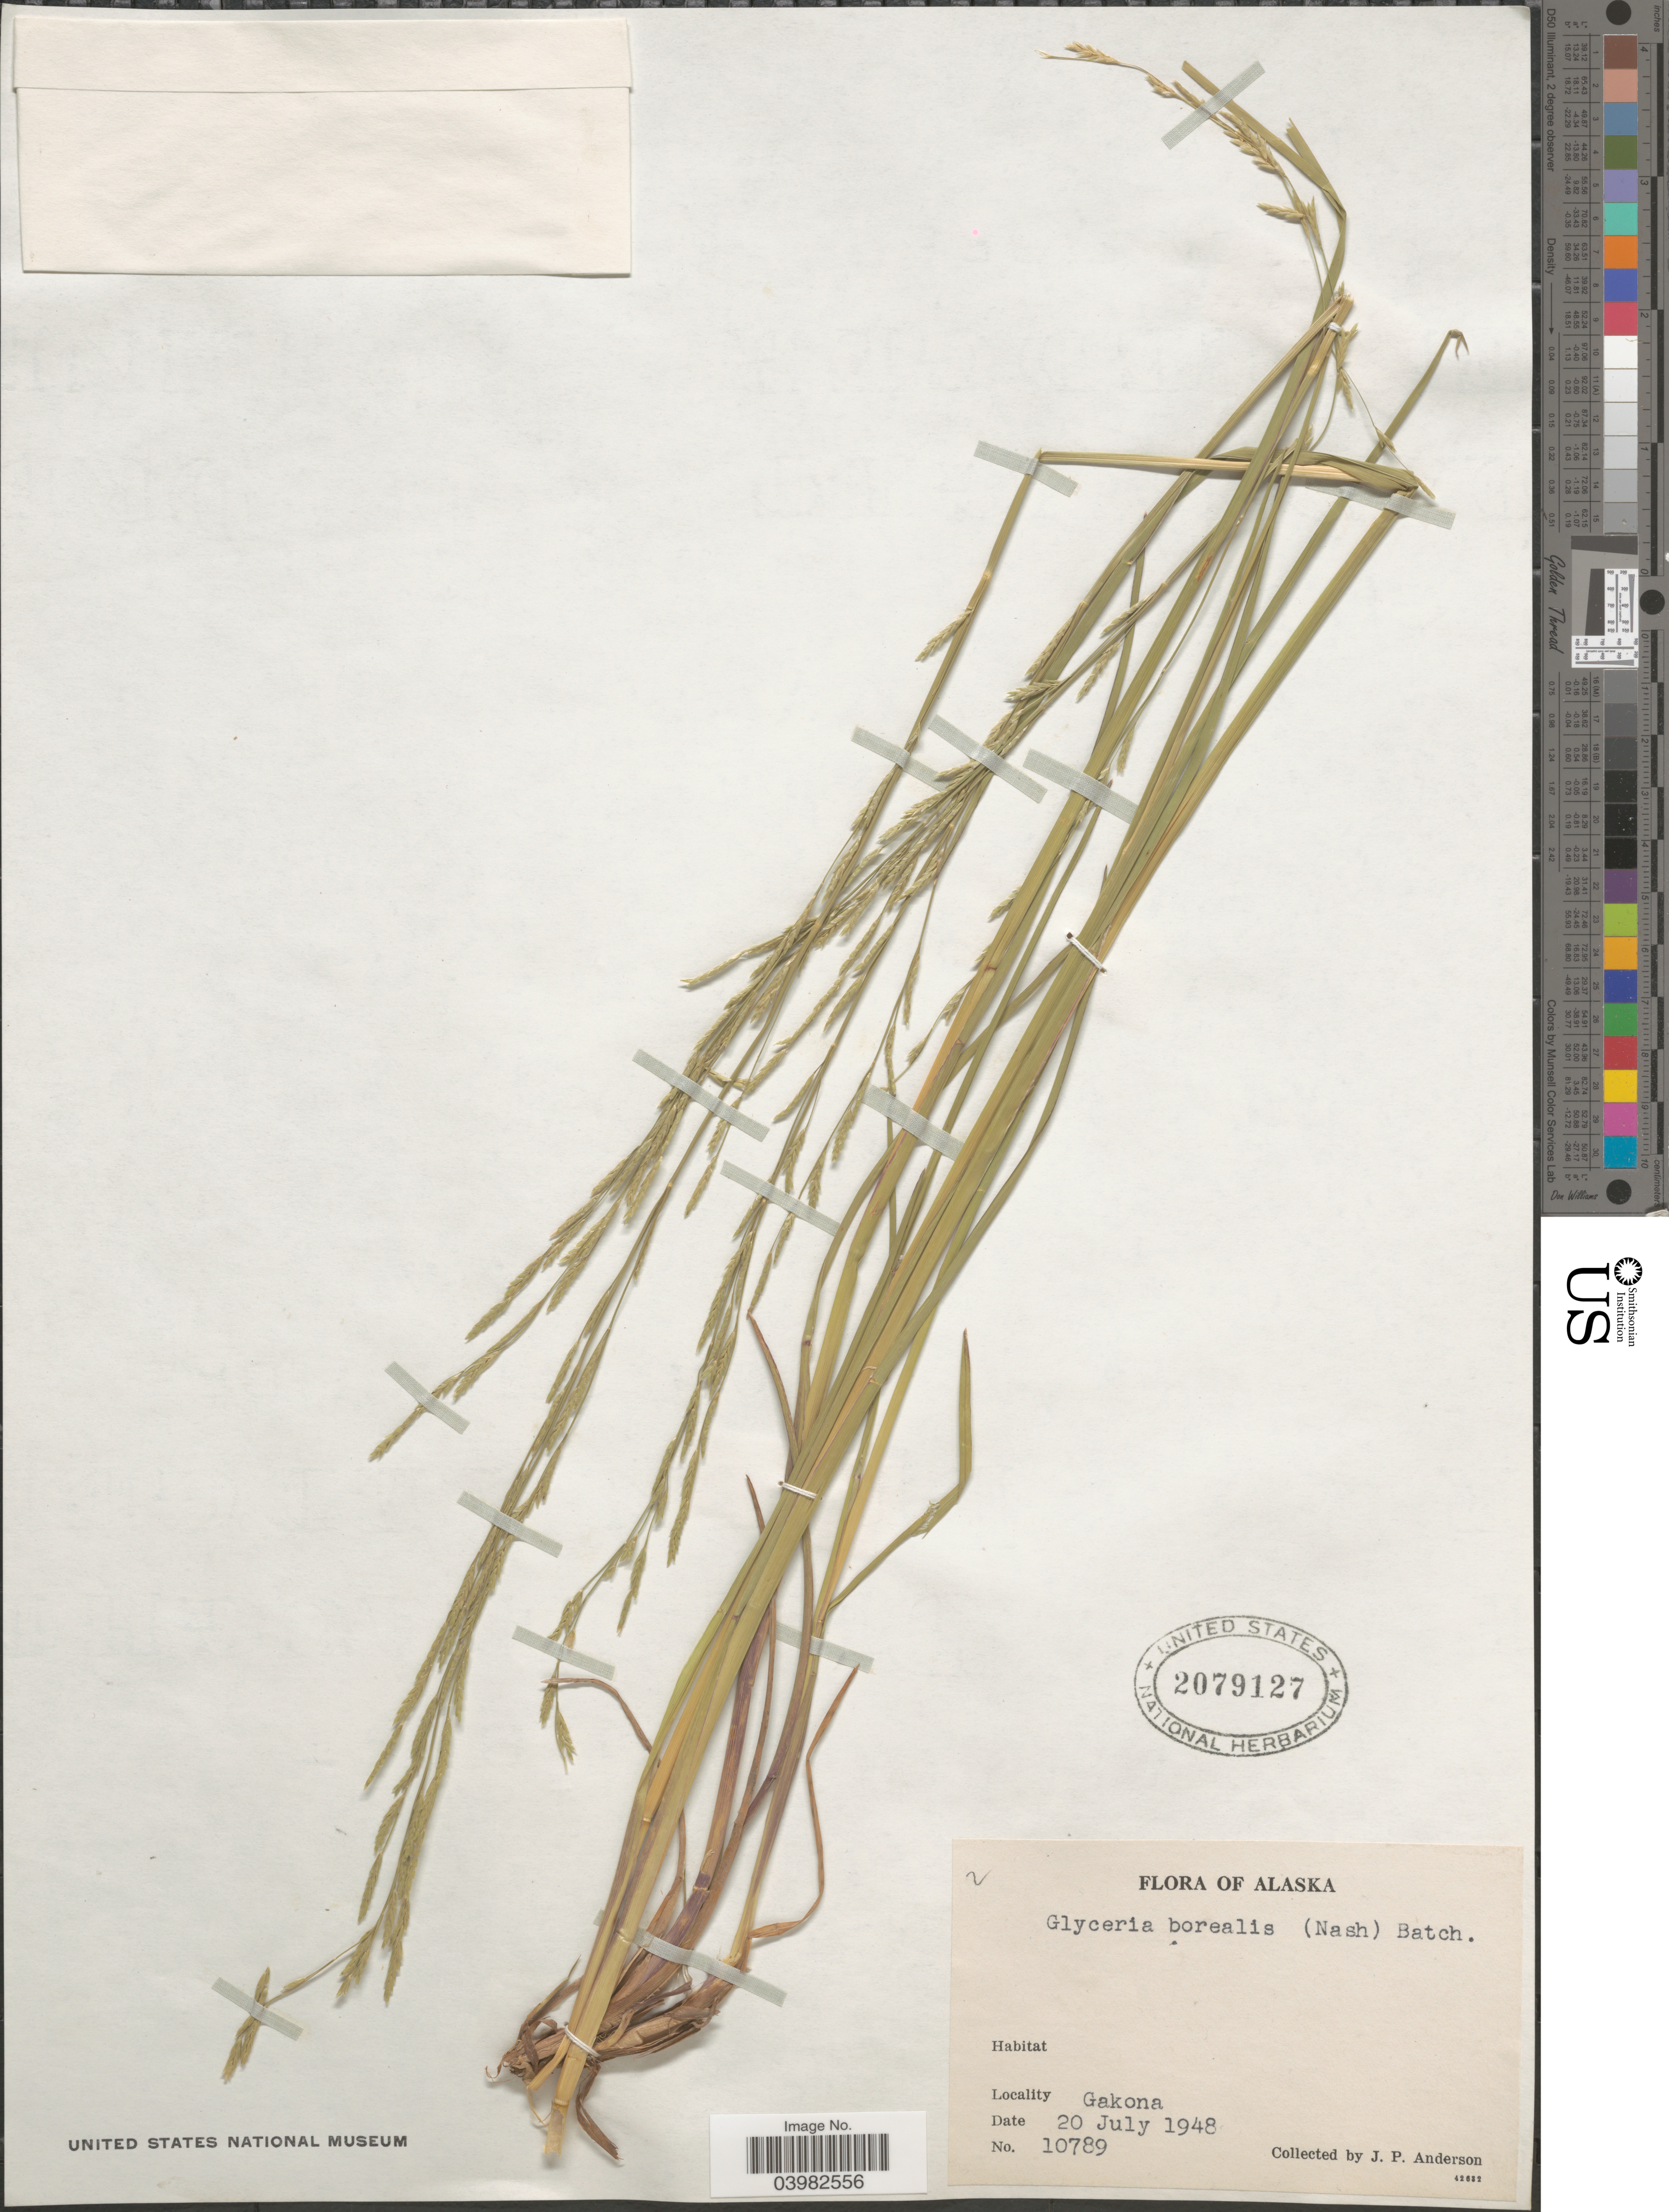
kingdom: Plantae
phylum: Tracheophyta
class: Liliopsida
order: Poales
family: Poaceae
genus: Glyceria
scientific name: Glyceria borealis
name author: (Nash) Batchelder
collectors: J. P. Anderson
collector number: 10789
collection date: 1948-07-20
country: United States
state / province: Alaska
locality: Gakona.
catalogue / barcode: US 2079127